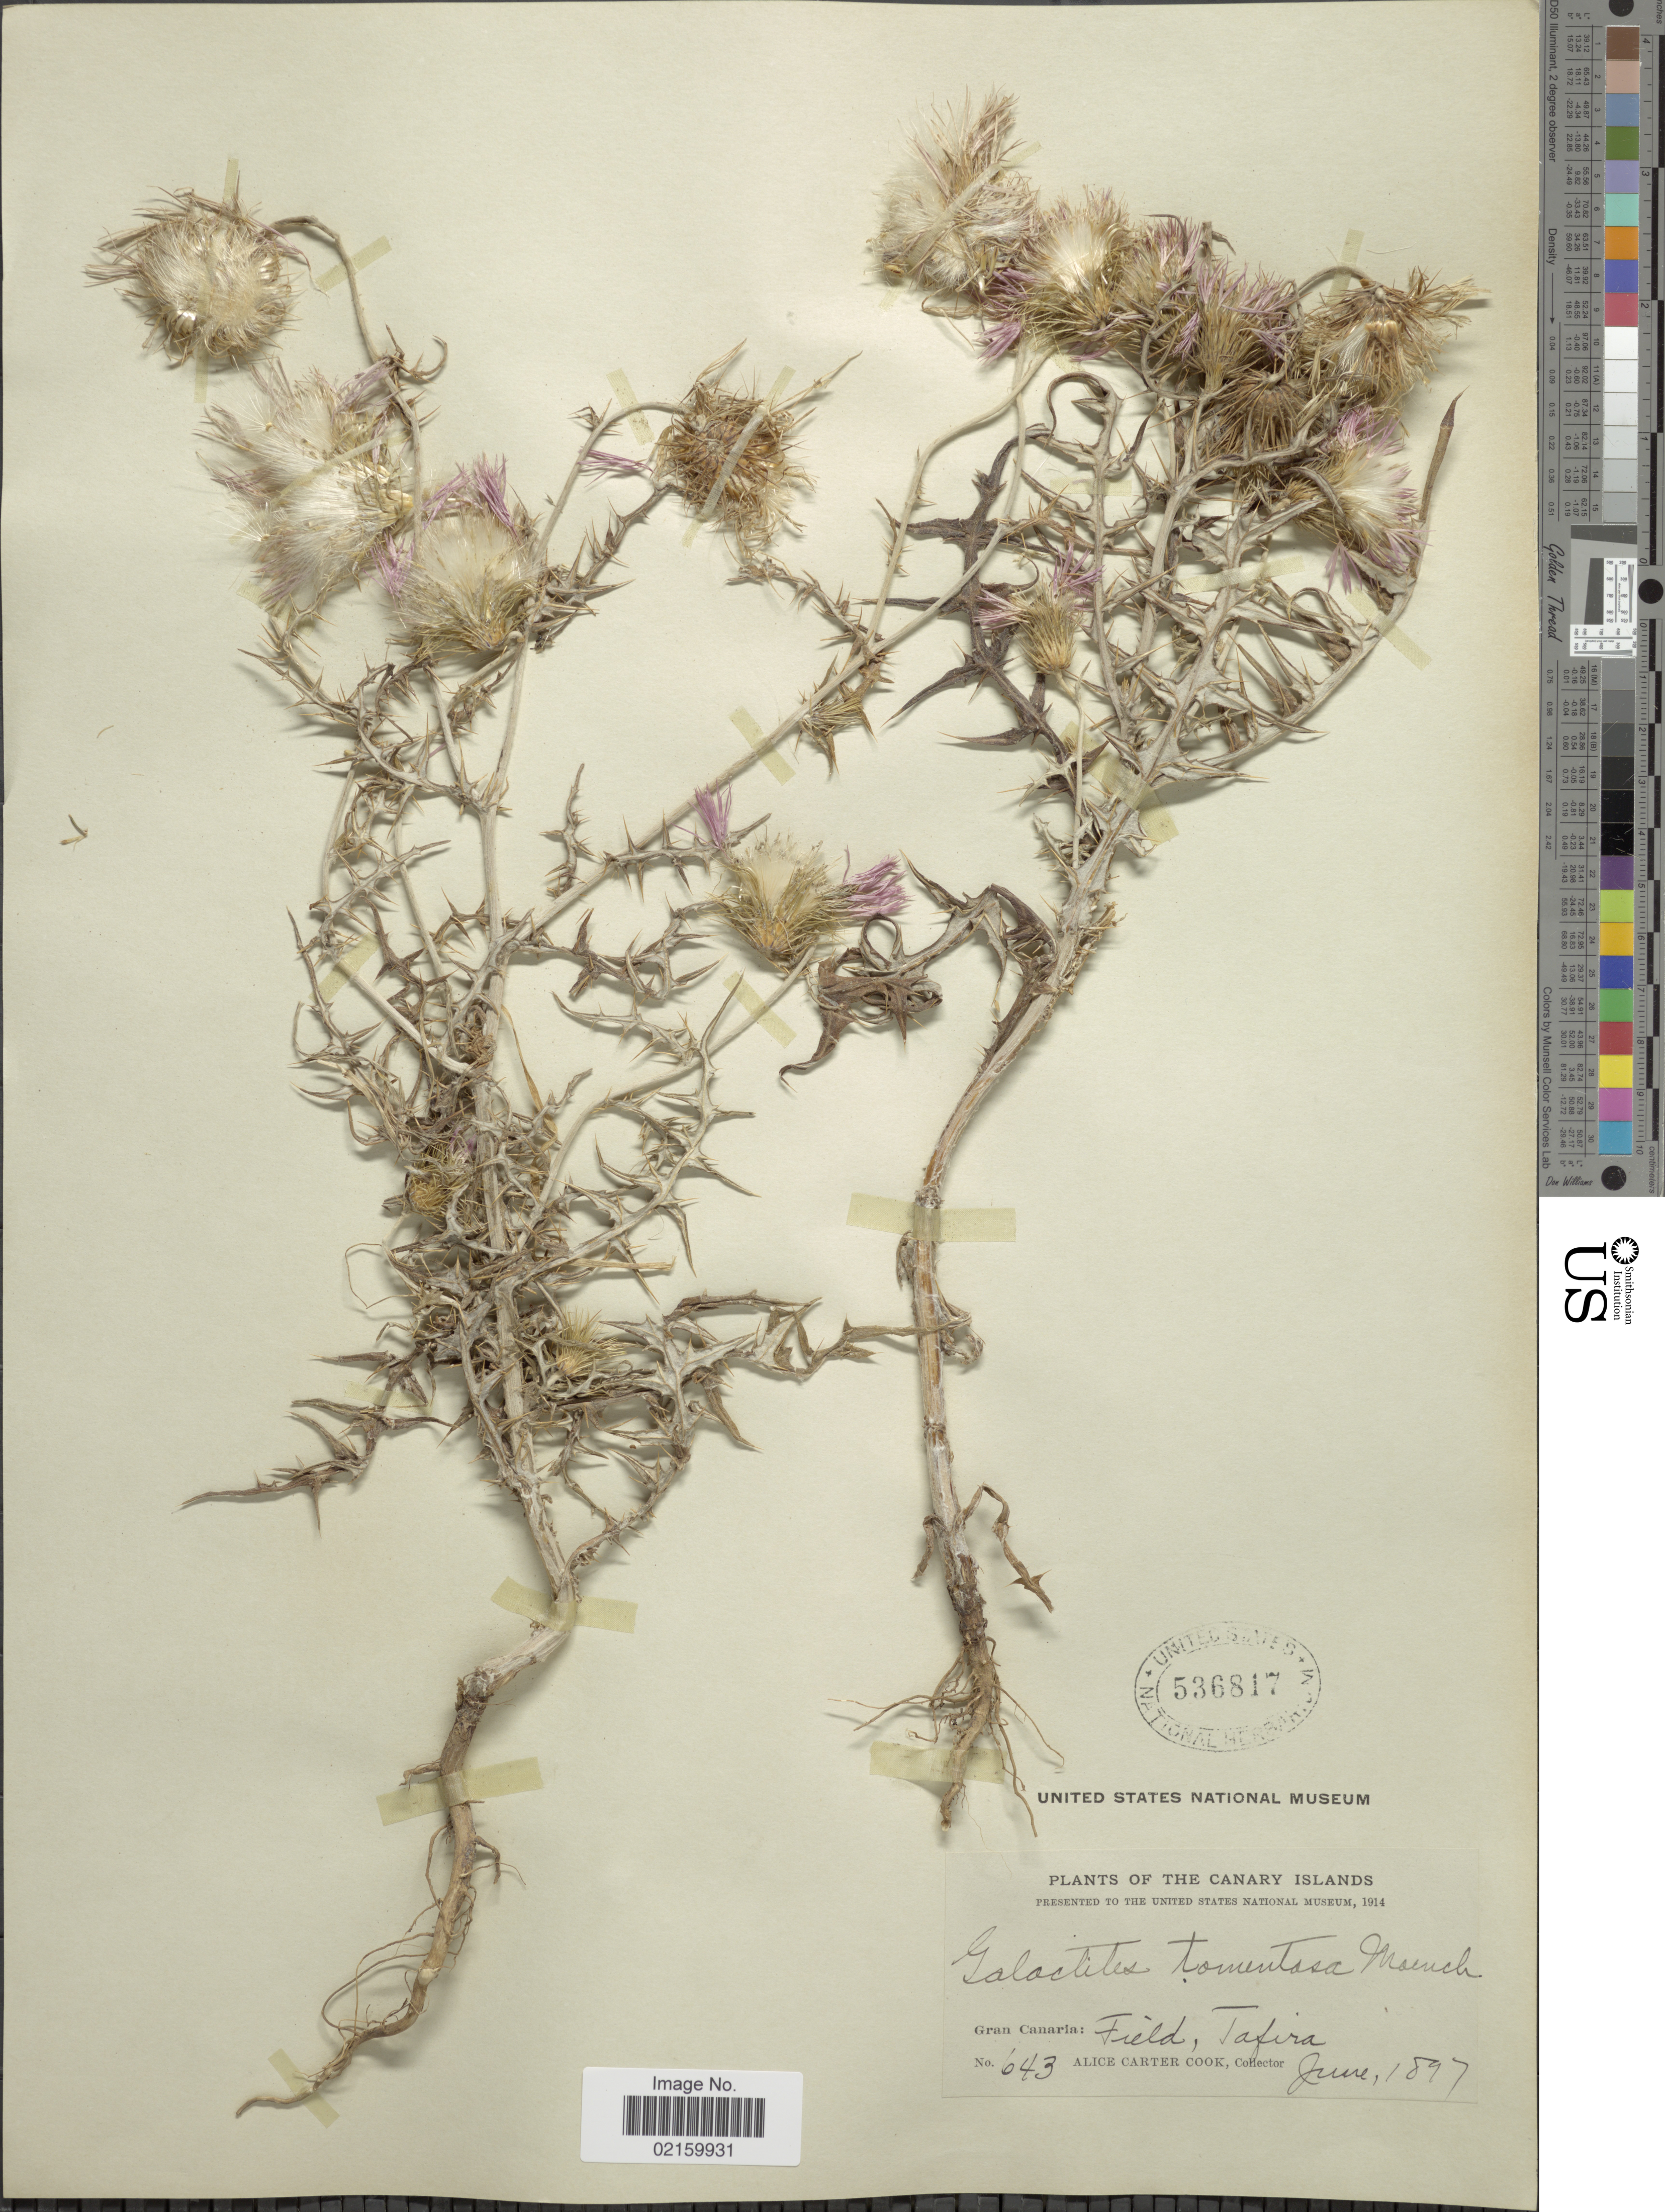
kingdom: Plantae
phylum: Tracheophyta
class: Magnoliopsida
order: Asterales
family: Asteraceae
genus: Galactites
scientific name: Galactites tomentosa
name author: Moench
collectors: Alice C. Cook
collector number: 643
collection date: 1897-06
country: Spain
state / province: Canarias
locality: The Canary Islands. Gran Canaria: Tafira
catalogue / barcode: US 536817